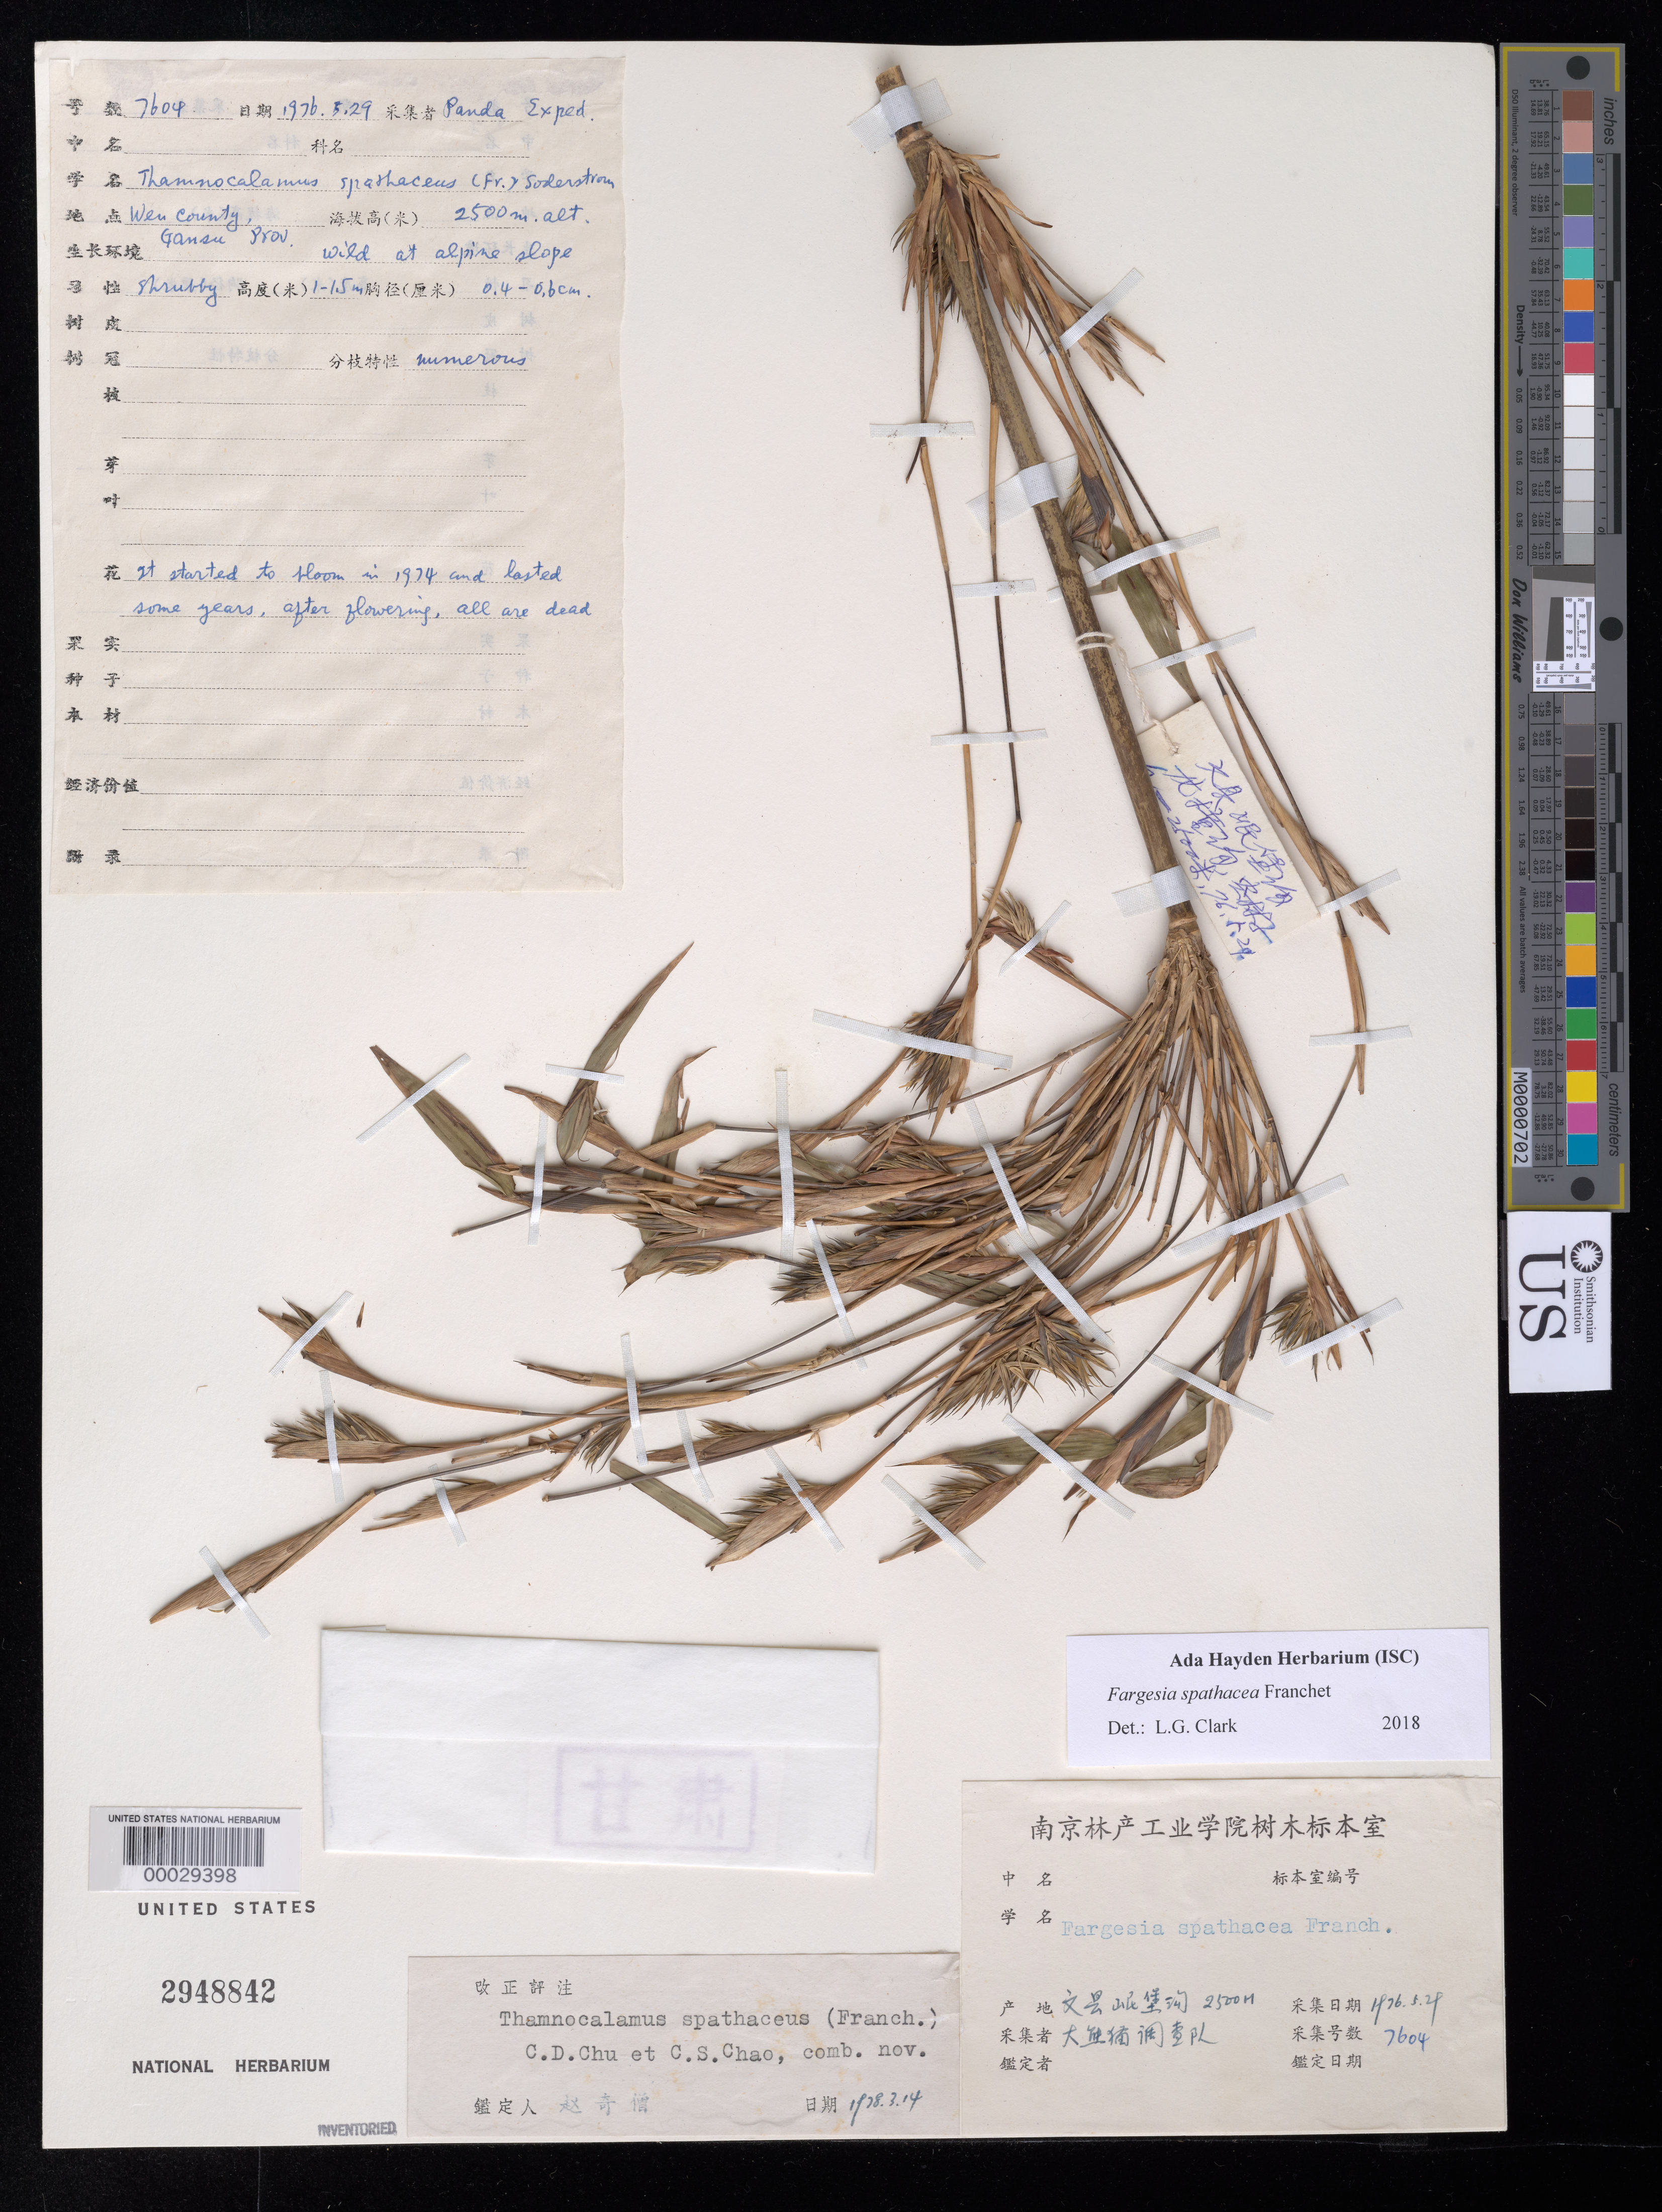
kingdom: Plantae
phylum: Tracheophyta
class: Liliopsida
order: Poales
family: Poaceae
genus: Fargesia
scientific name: Fargesia spathacea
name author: Franch.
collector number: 7604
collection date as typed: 29 May 1976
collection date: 1976-05-29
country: China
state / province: Gansu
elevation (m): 2500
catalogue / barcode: US 2948842